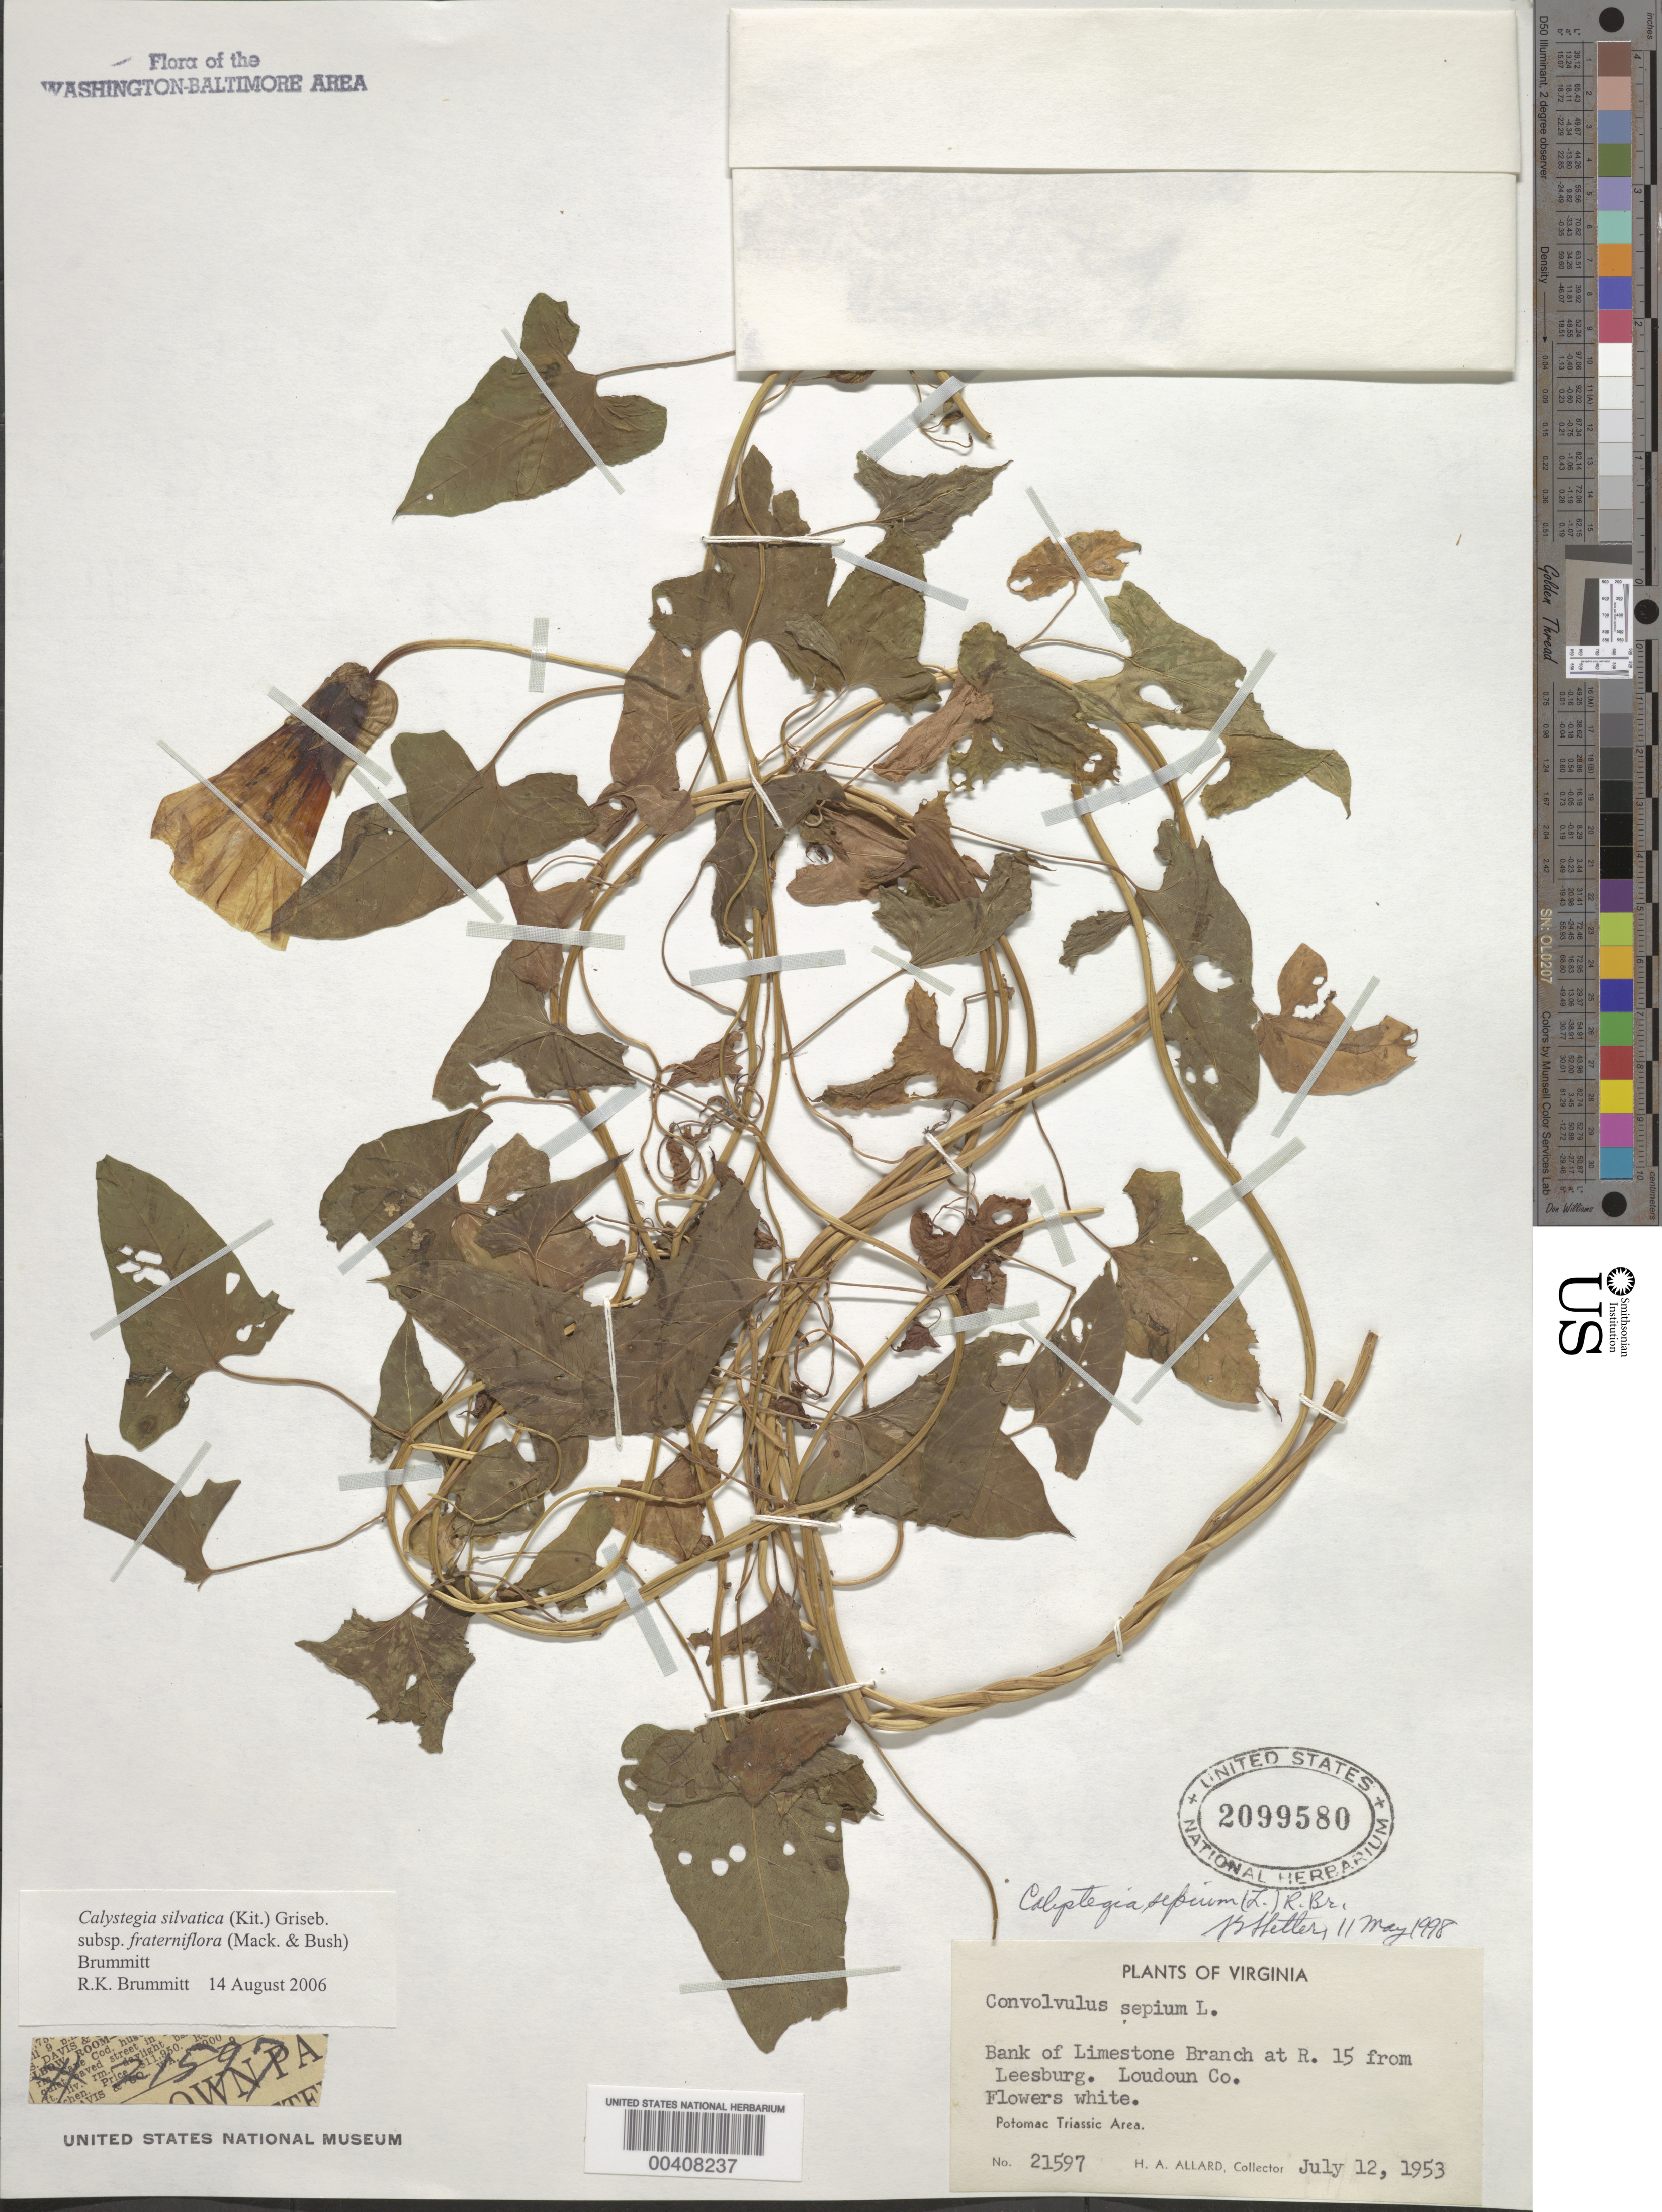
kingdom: Plantae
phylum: Tracheophyta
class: Magnoliopsida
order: Solanales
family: Convolvulaceae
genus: Calystegia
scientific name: Calystegia silvatica subsp. fraterniflora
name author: (Mack. & Bush) Brummitt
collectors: H. A. Allard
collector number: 21597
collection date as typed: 12 Jul 1953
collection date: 1953-07-12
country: United States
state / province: Virginia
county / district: Loudoun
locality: Limestone Branch at Rt. 15 from Leesburg, Potomac Triassic Area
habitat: Bank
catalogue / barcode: US 2099580